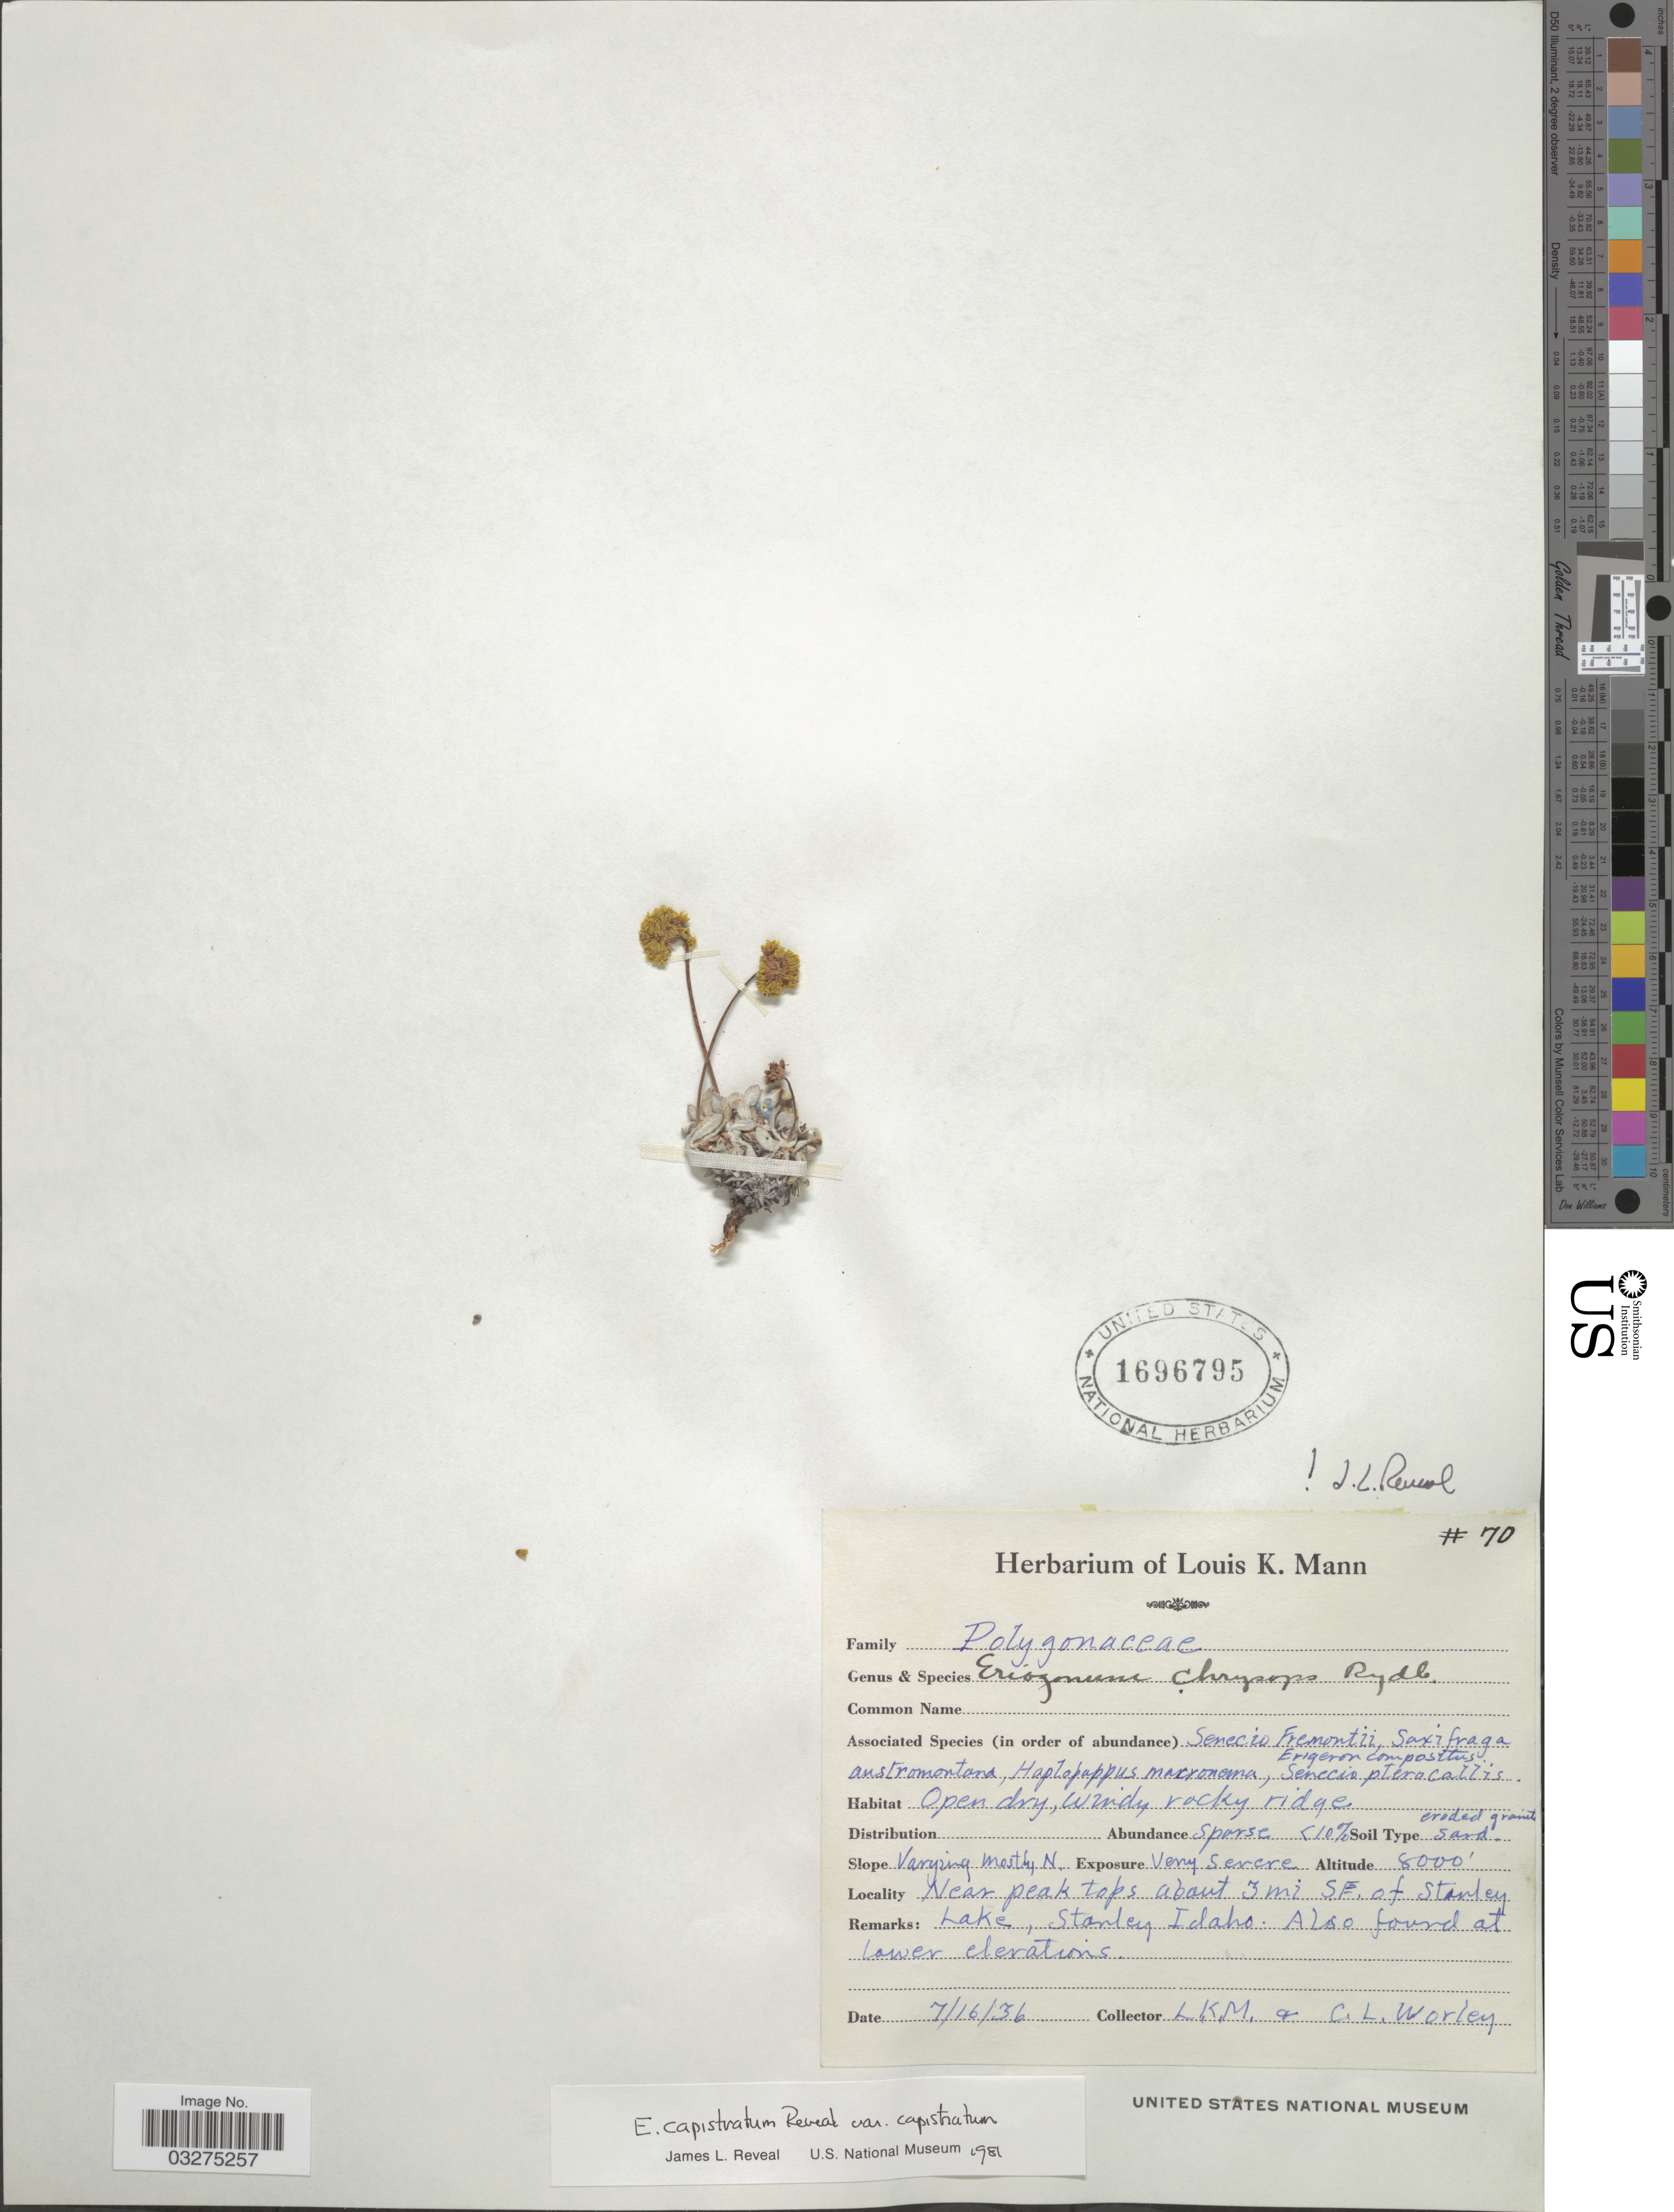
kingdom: Plantae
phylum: Tracheophyta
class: Magnoliopsida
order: Caryophyllales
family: Polygonaceae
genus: Eriogonum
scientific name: Eriogonum capistratum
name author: Reveal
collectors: L. K. Mann & C. Worley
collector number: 70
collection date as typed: Transcribed d/m/y: 16/7/36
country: United States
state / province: Idaho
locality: Near peak tops about 3 mi S.E. of Stanley. Lake, Stanley.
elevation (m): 2438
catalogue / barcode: US 1696795